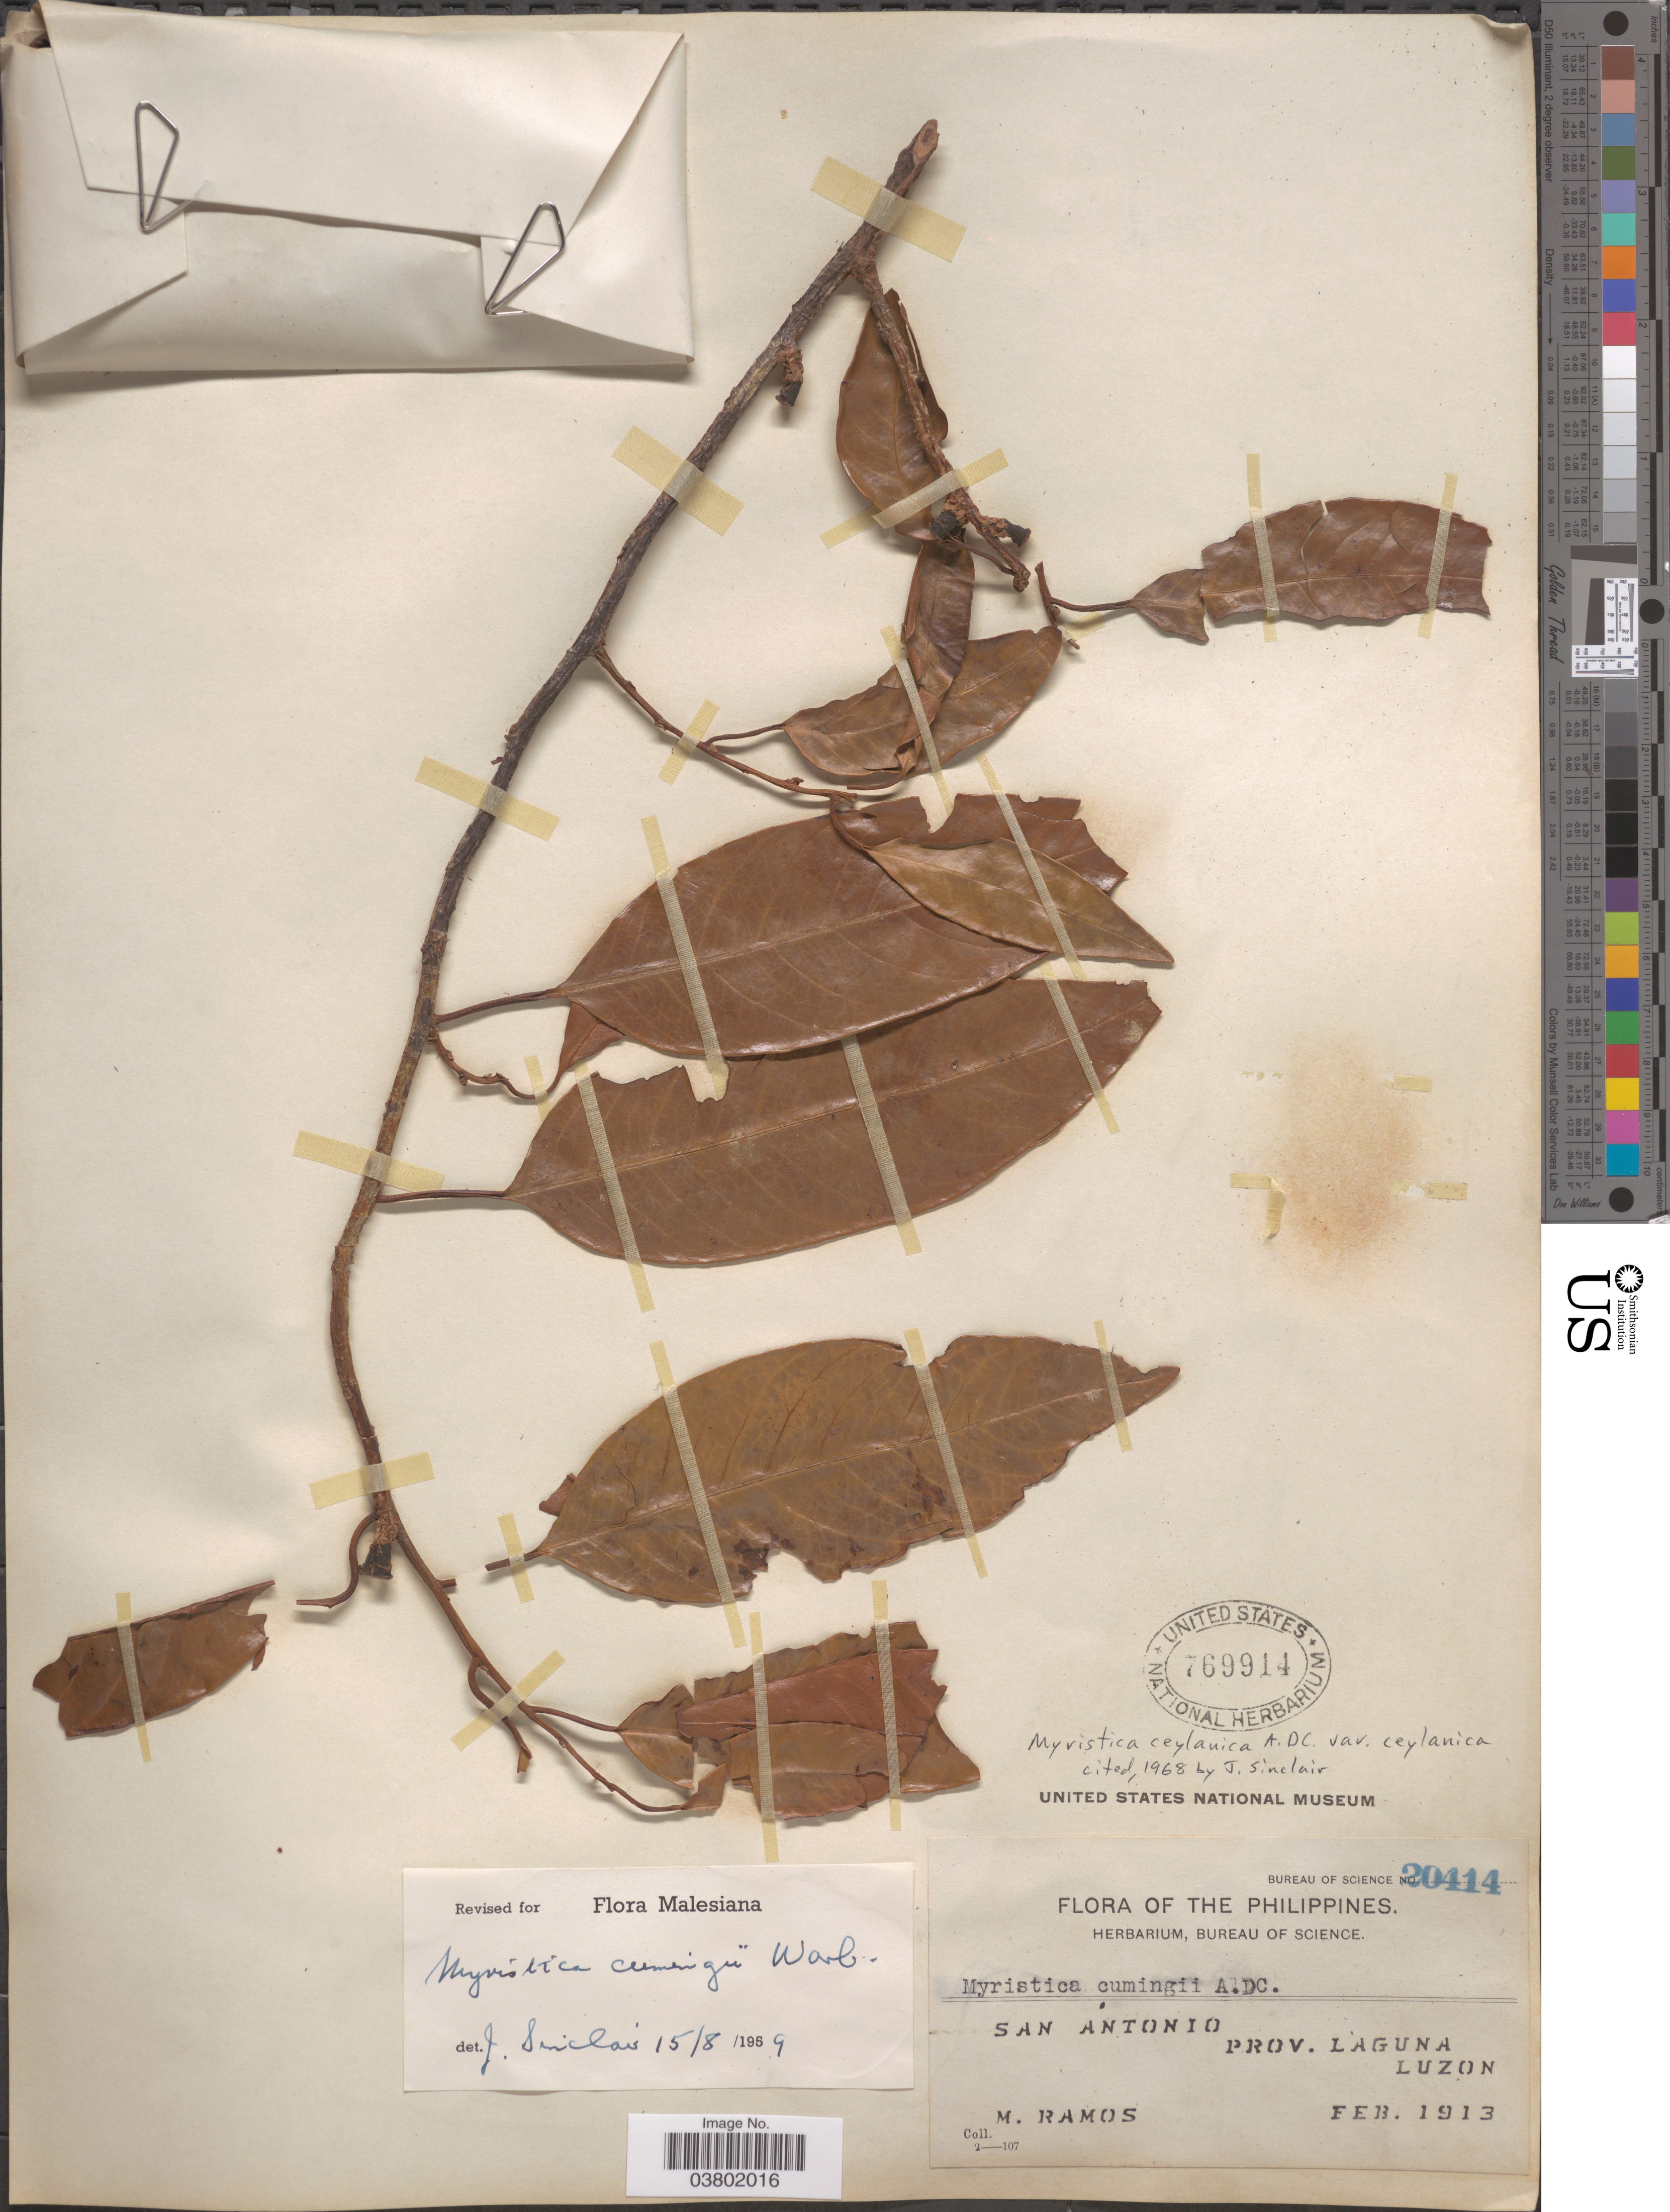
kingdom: Plantae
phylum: Tracheophyta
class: Magnoliopsida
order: Magnoliales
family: Myristicaceae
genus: Myristica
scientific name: Myristica ceylanica var. ceylanica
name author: A. DC.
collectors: M. Ramos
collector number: Bureau of Science 20414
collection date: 1913-02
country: Philippines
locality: San Antonio, Prov. Laguna, Luzon.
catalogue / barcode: US 769914